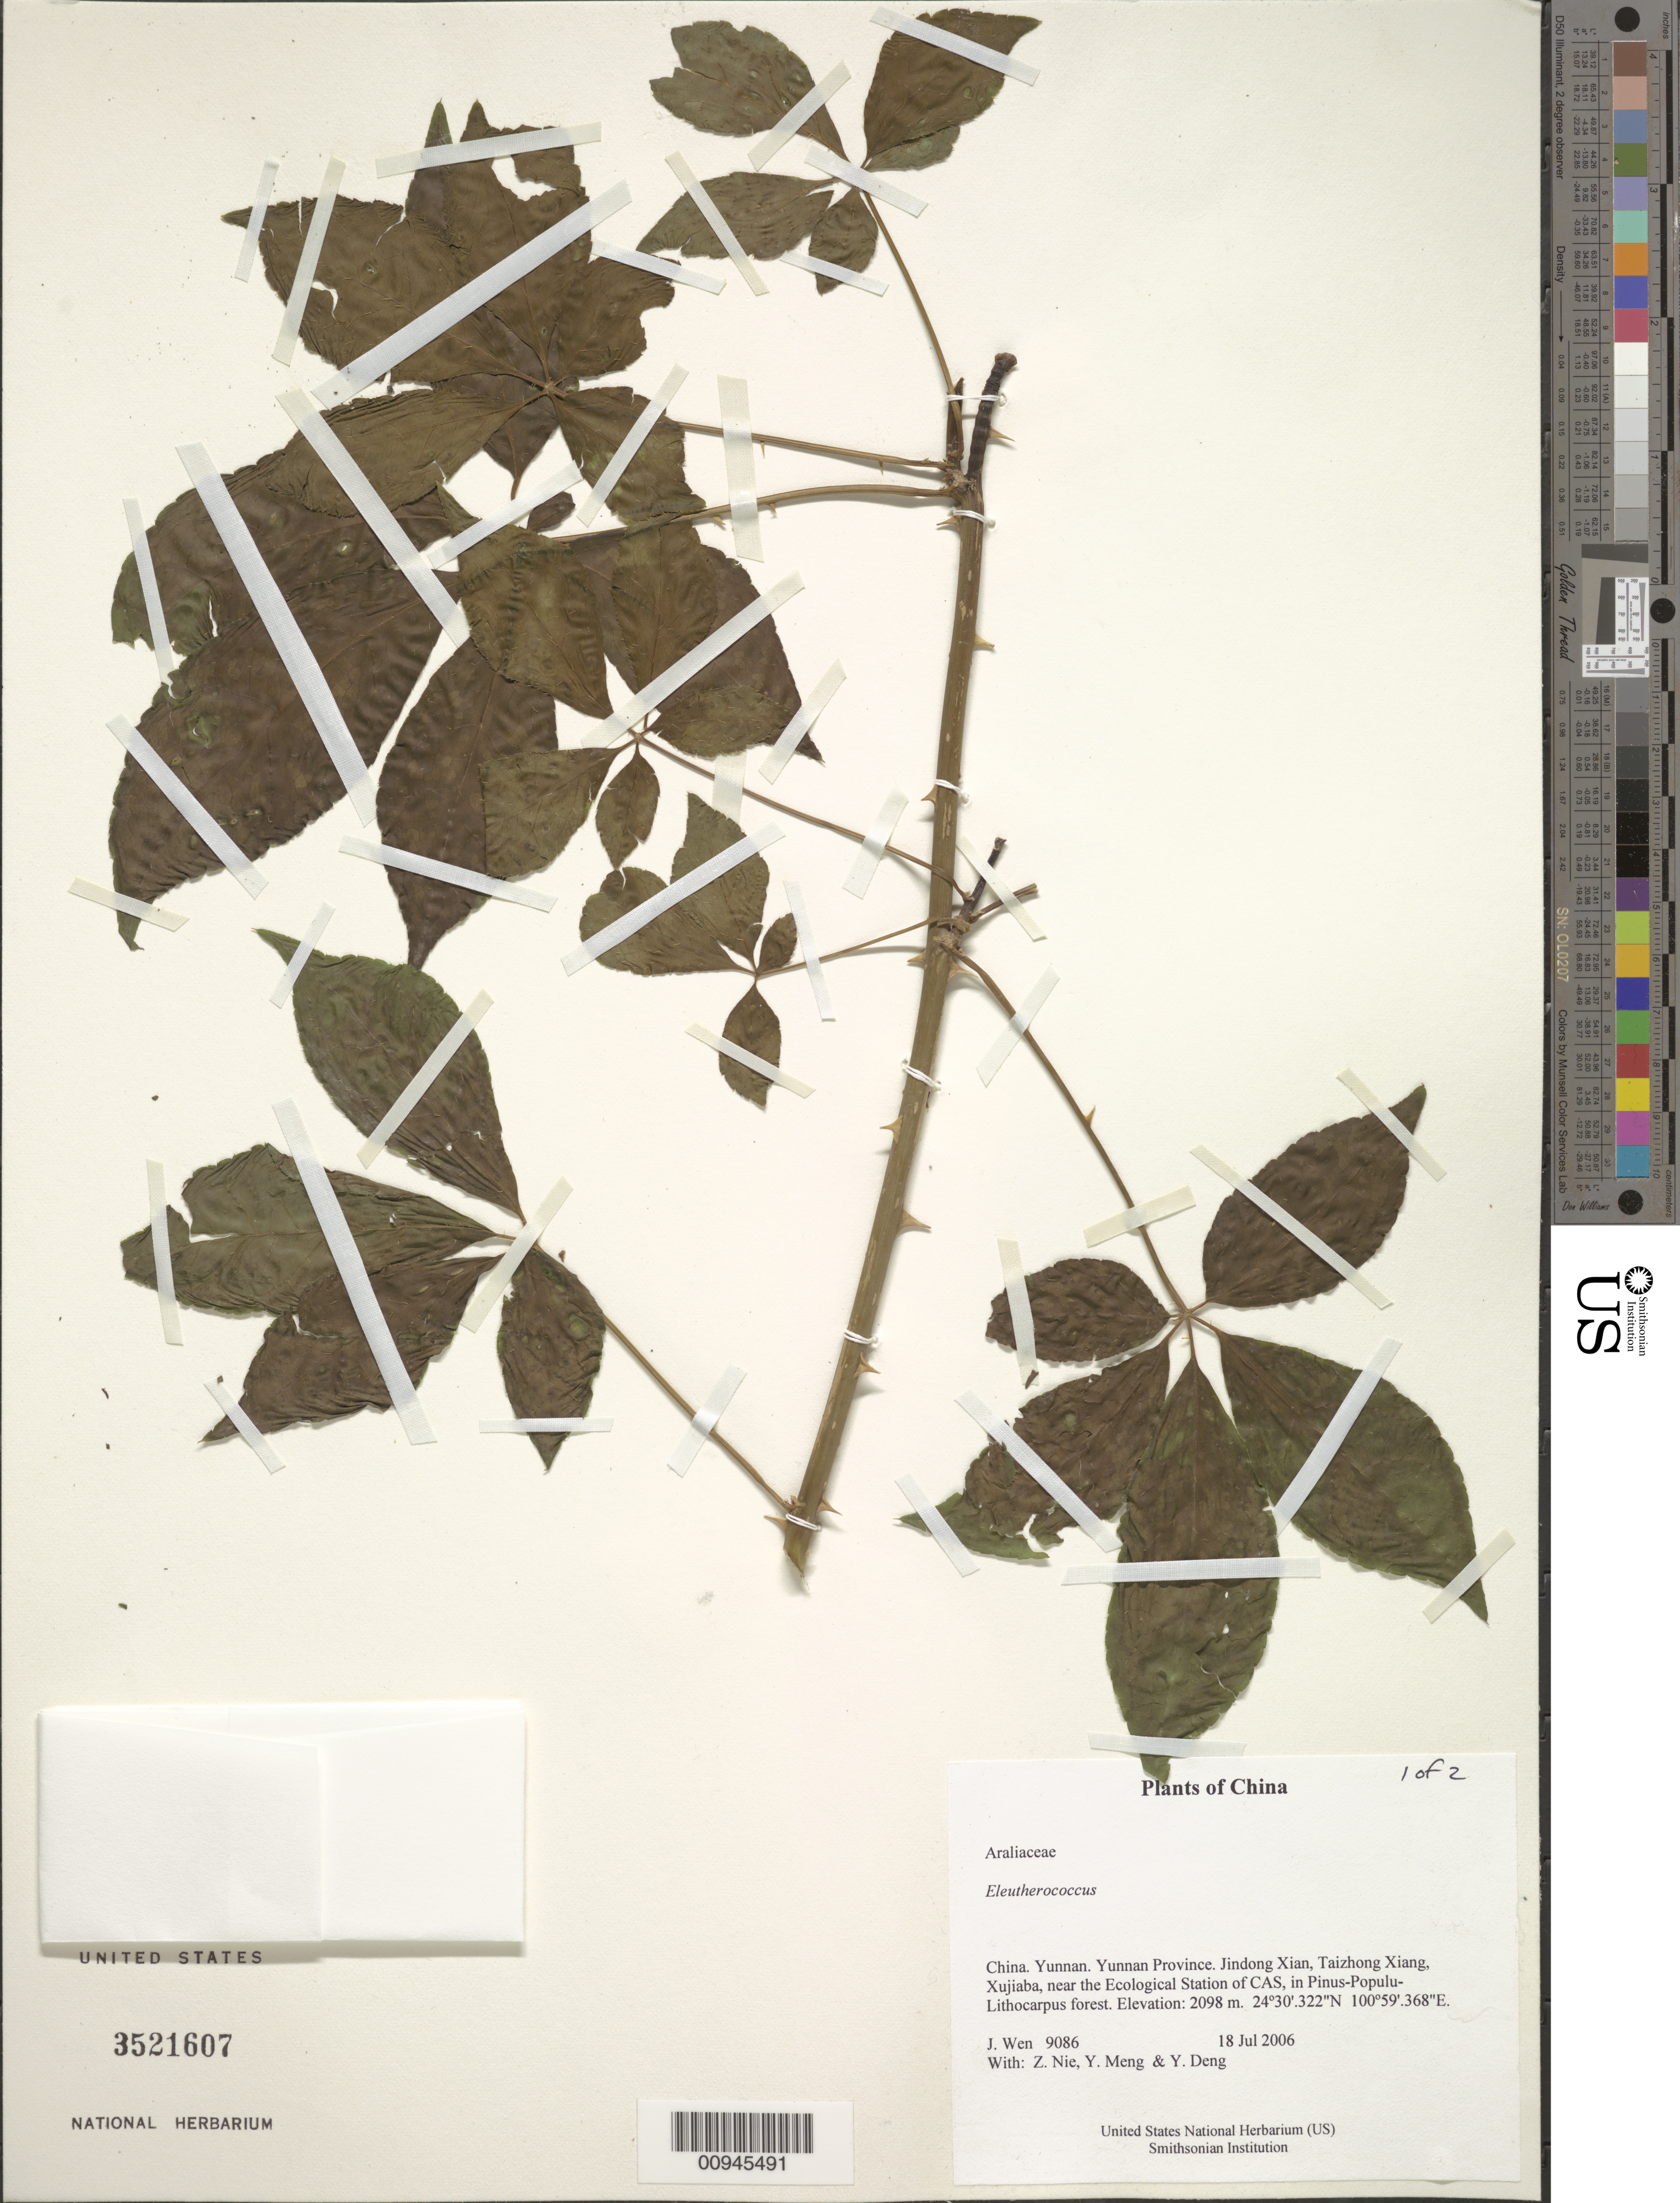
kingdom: Plantae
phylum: Tracheophyta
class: Magnoliopsida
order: Apiales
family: Araliaceae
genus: Eleutherococcus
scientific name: Eleutherococcus sp.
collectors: J. Wen, Z. Nie, Y. Meng & Y. Deng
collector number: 9086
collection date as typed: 18 Jul 2006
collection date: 2006-07-18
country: China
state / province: Yunnan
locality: Yunnan Province. Jindong Xian, Taizhong Xiang, Xujiaba, near the Ecological Station of CAS, in Pinus-Populu-Lithocarpus forest.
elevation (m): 2098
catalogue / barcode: US 3521607